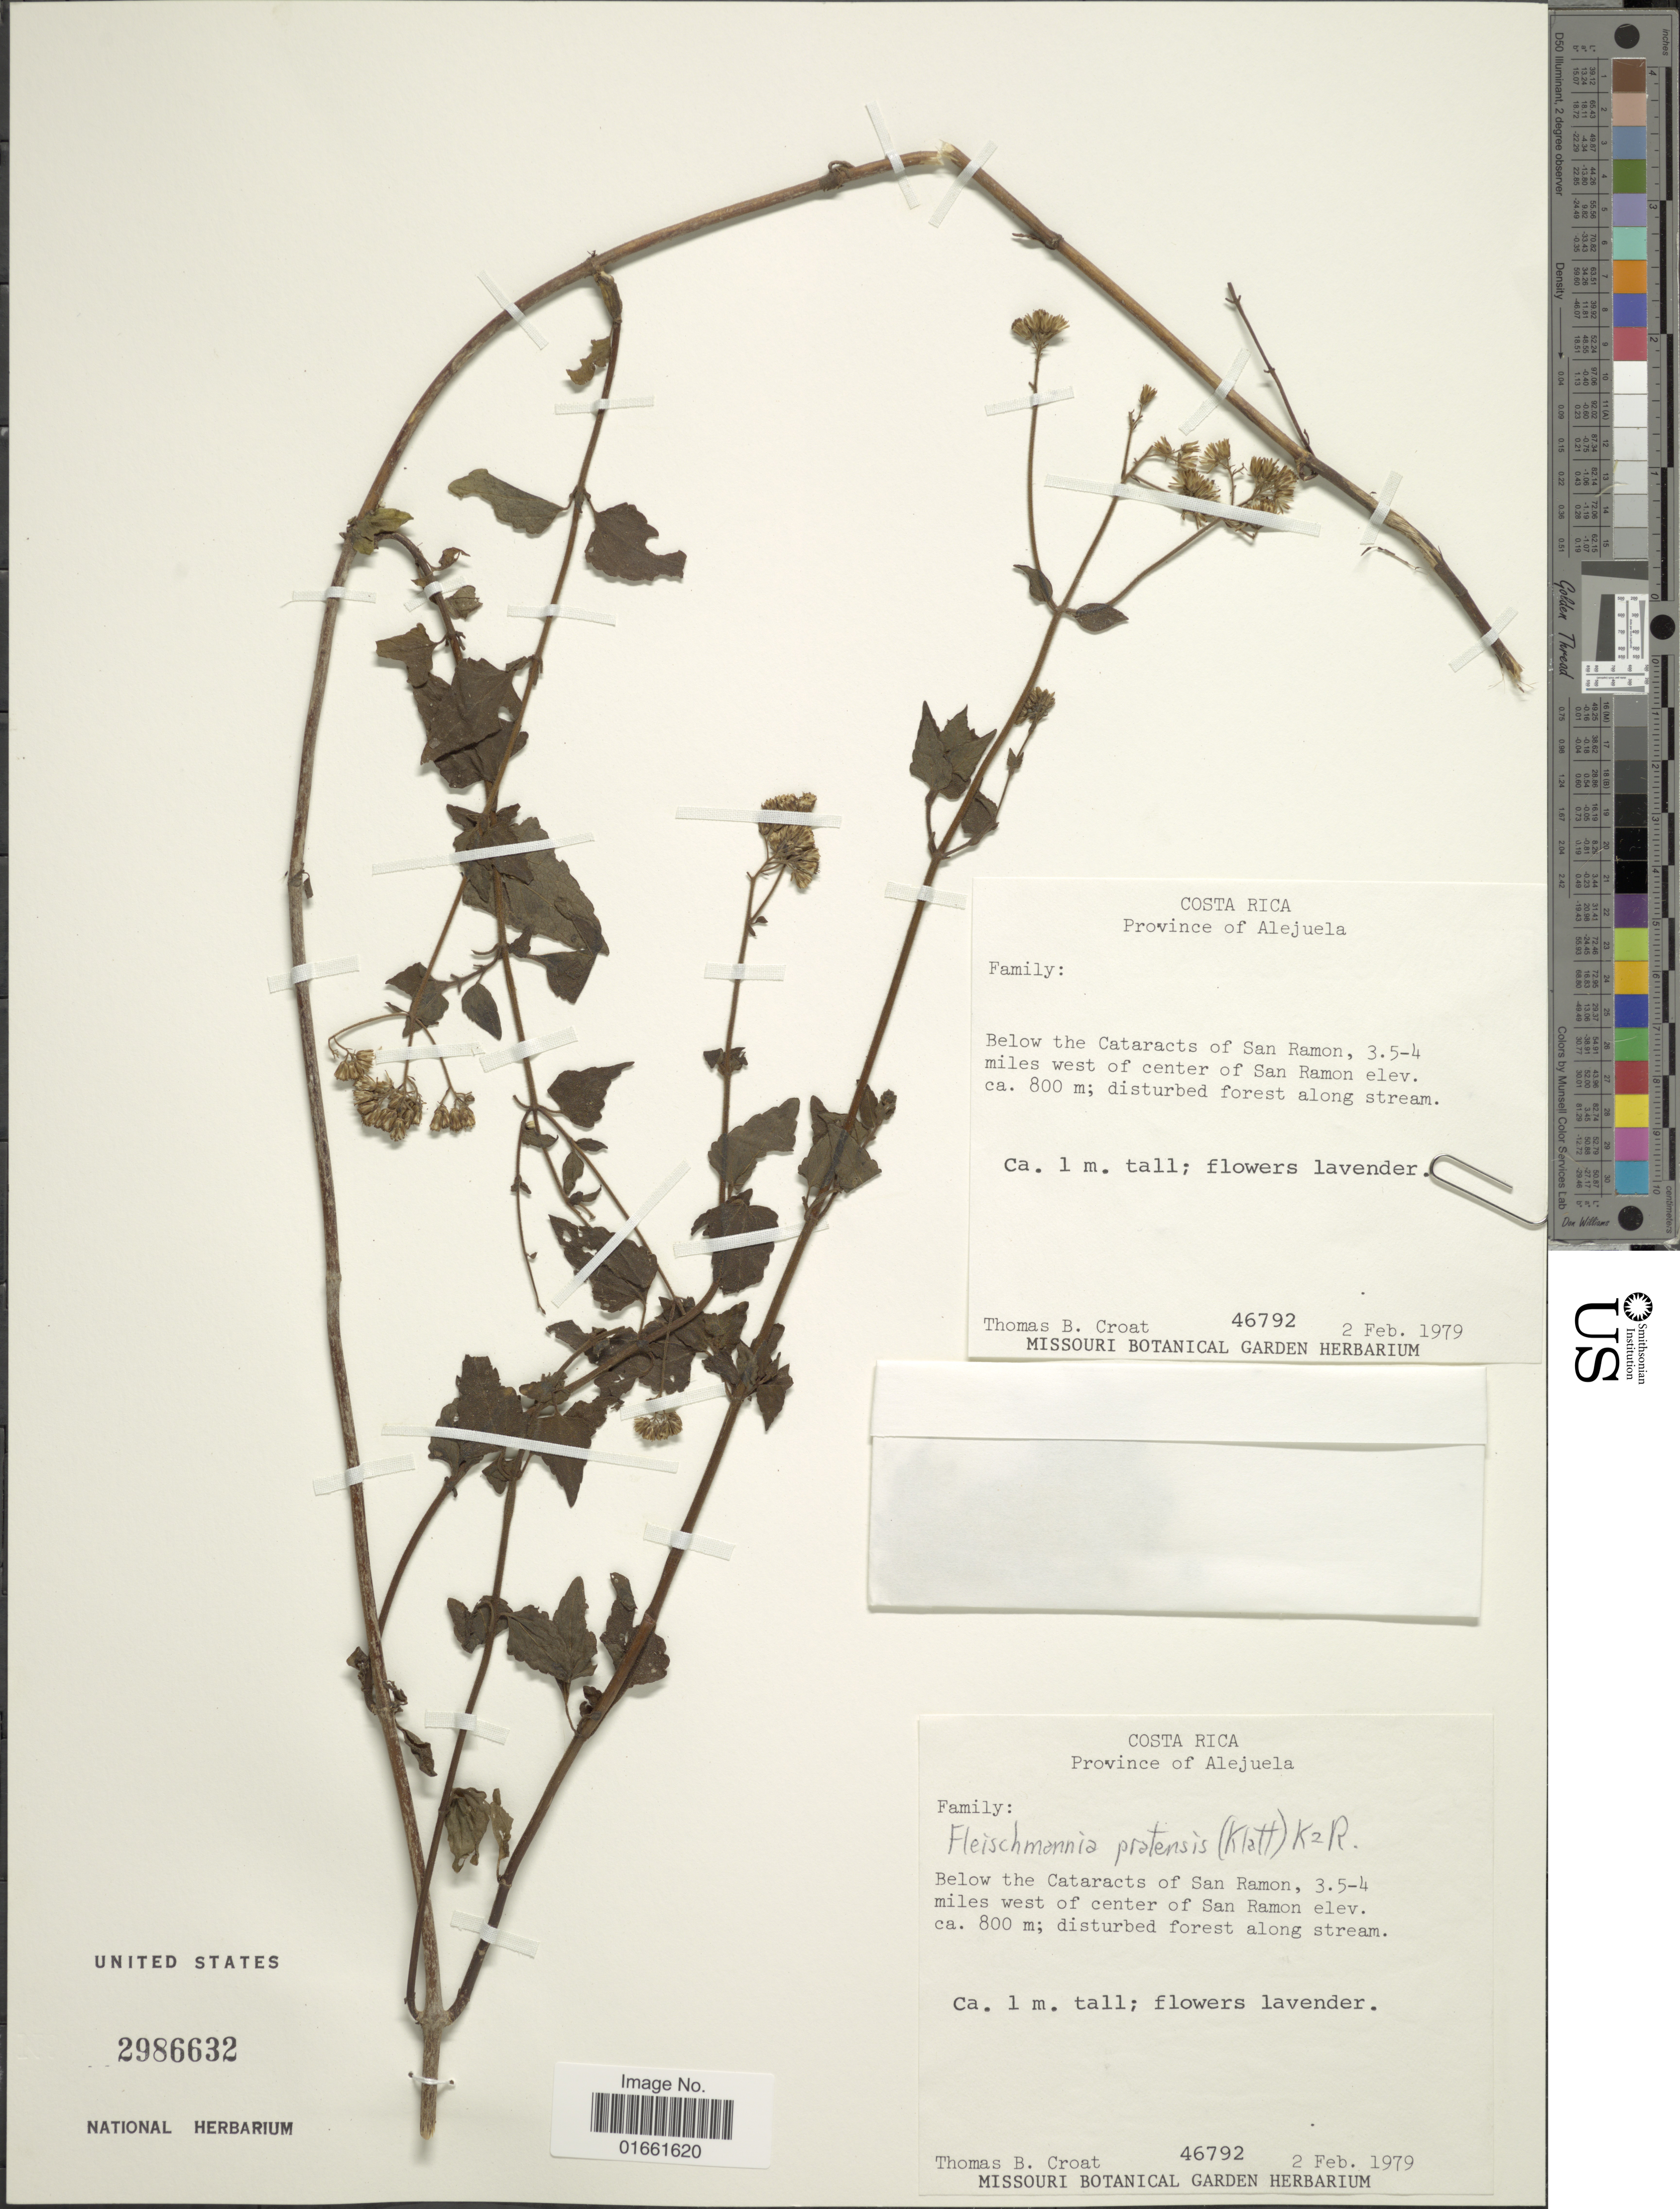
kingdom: Plantae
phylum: Tracheophyta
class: Magnoliopsida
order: Asterales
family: Asteraceae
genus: Fleischmannia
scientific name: Fleischmannia pratensis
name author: (Klatt) R.M. King & H. Rob.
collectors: T. B. Croat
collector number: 46792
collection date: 1979-02-02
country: Costa Rica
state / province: Alajuela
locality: Province of Alejuela, Below the Cataracts of San Ramom,. 3.5 - 4 miles west of center of San Ramon.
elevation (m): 800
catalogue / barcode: US 2986632